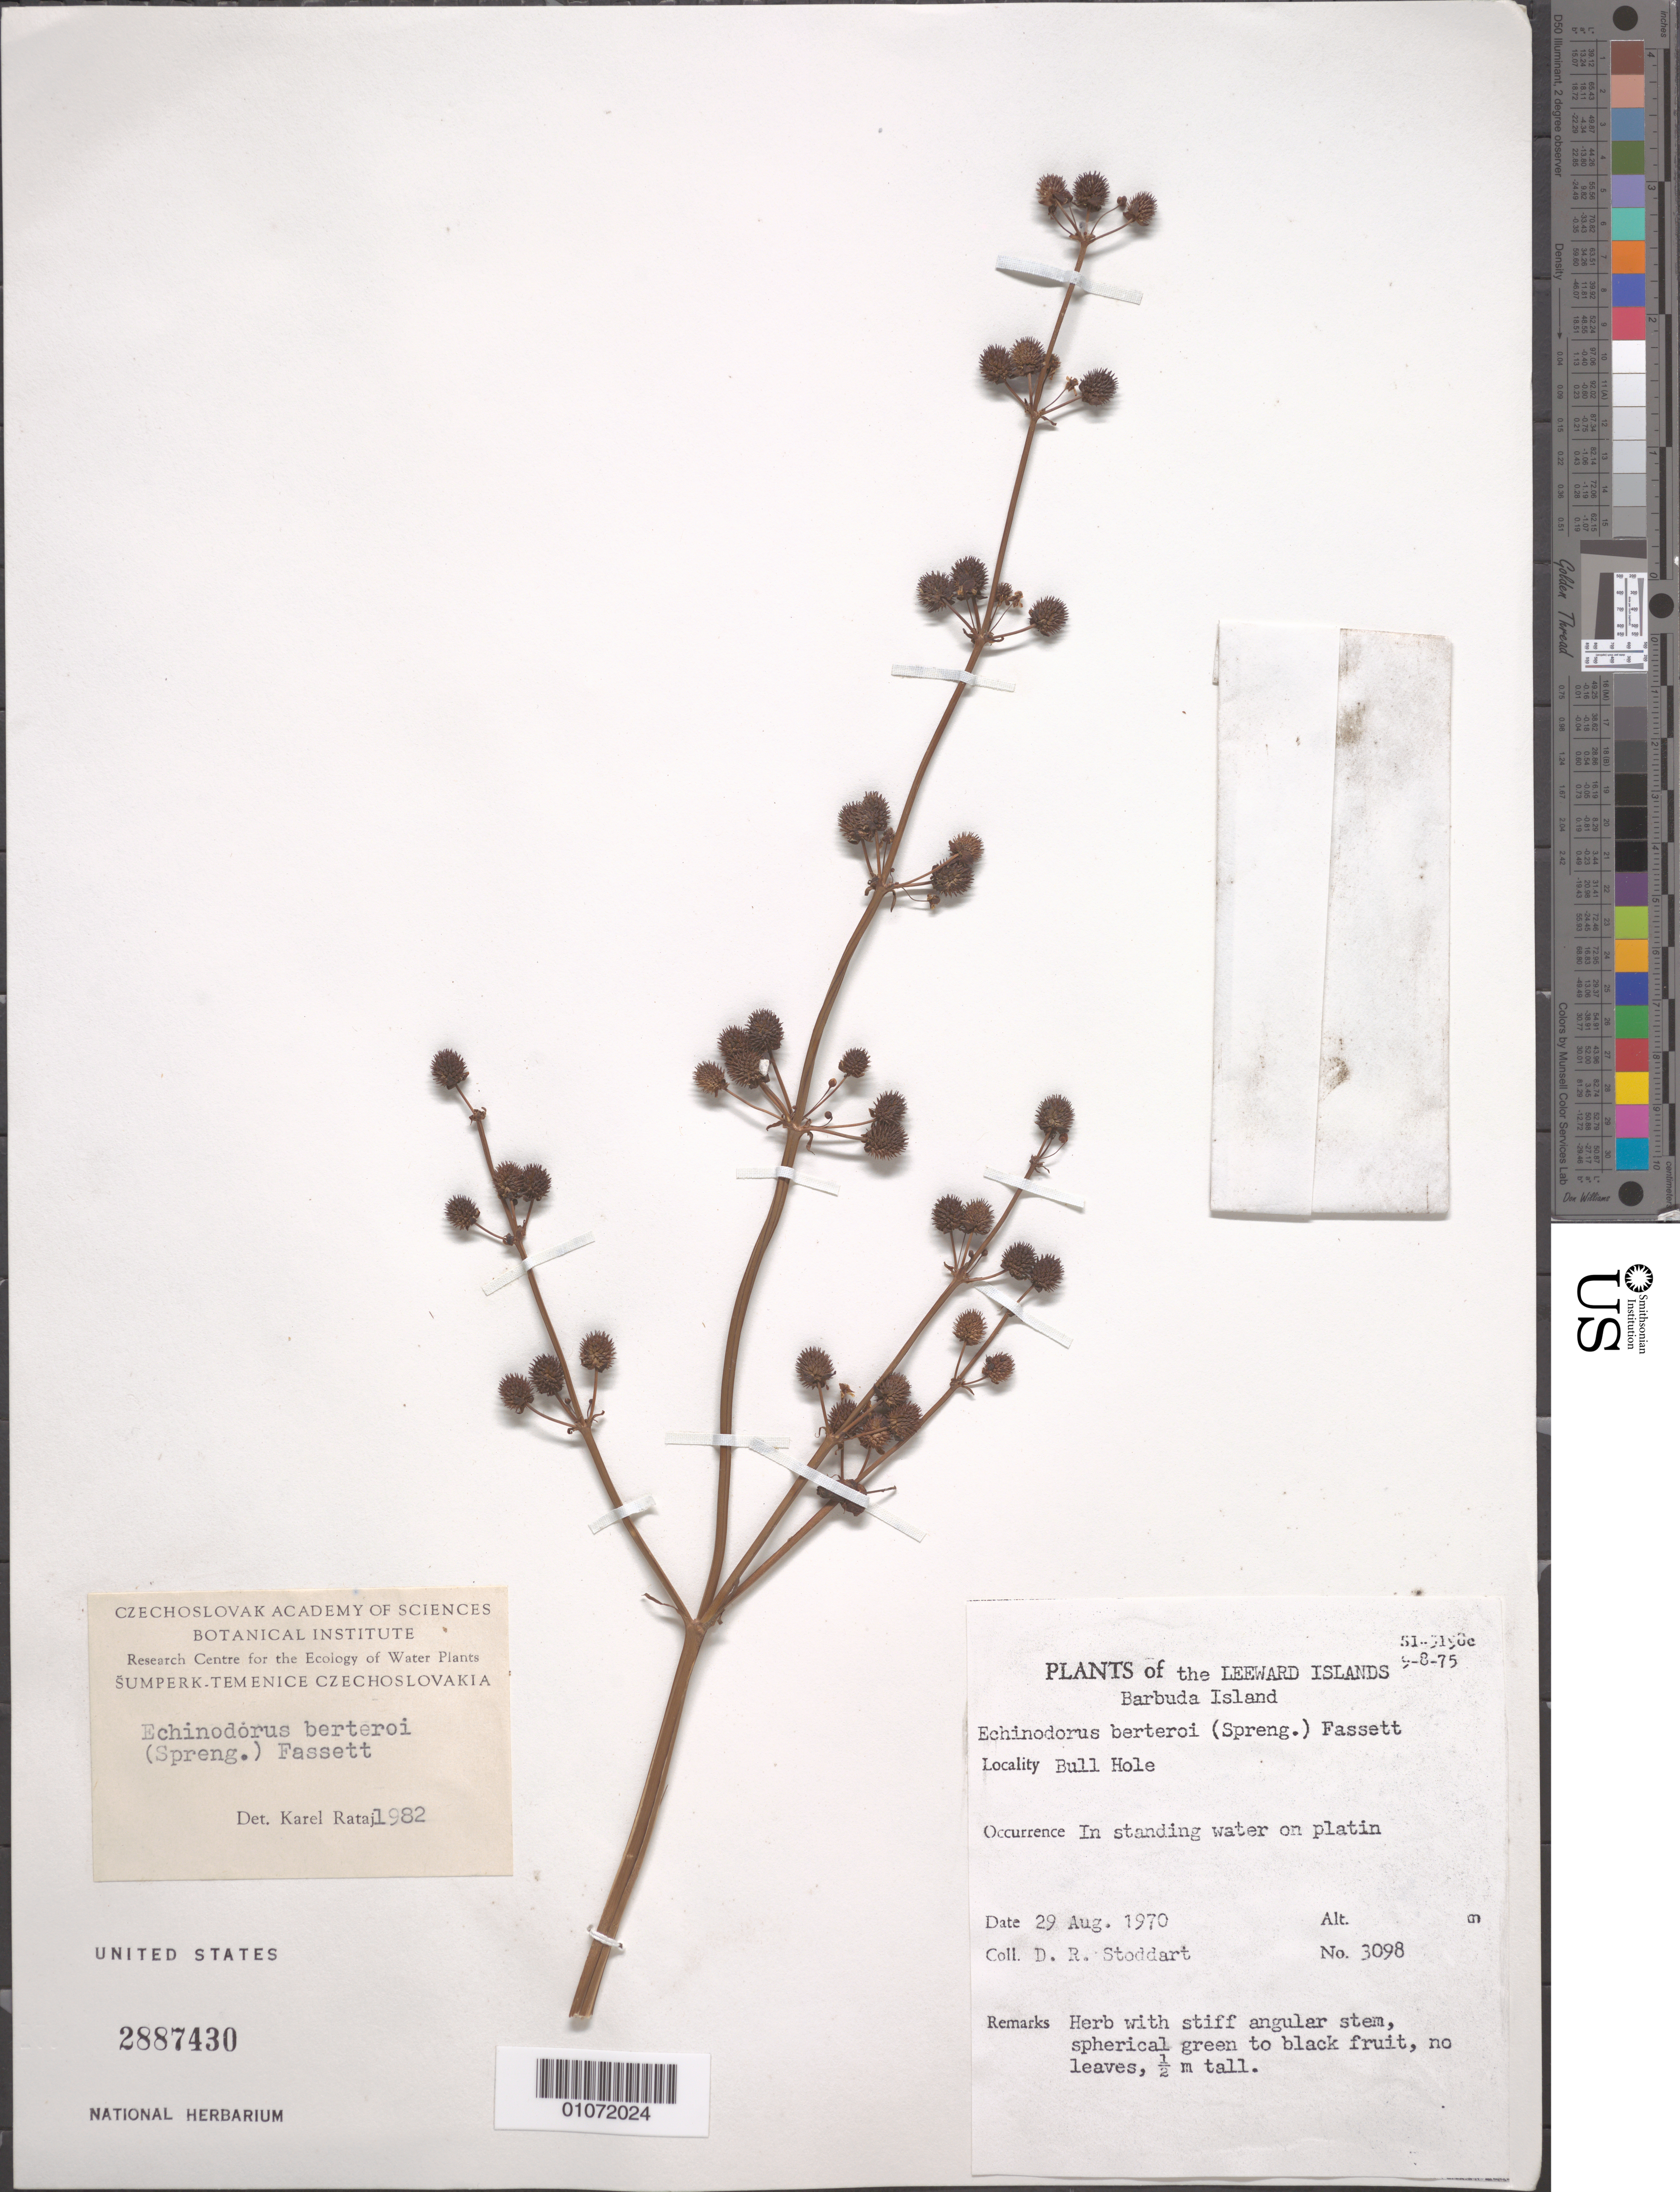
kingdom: Plantae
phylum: Tracheophyta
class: Liliopsida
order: Alismatales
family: Alismataceae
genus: Echinodorus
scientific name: Echinodorus berteroi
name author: (Spreng.) Fassett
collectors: D. R. Stoddart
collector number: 3098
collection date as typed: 29 Aug 1970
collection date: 1970-08-29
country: Antigua and Barbuda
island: Antigua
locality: Bull hole. In standing water in platin.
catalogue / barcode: US 2887430